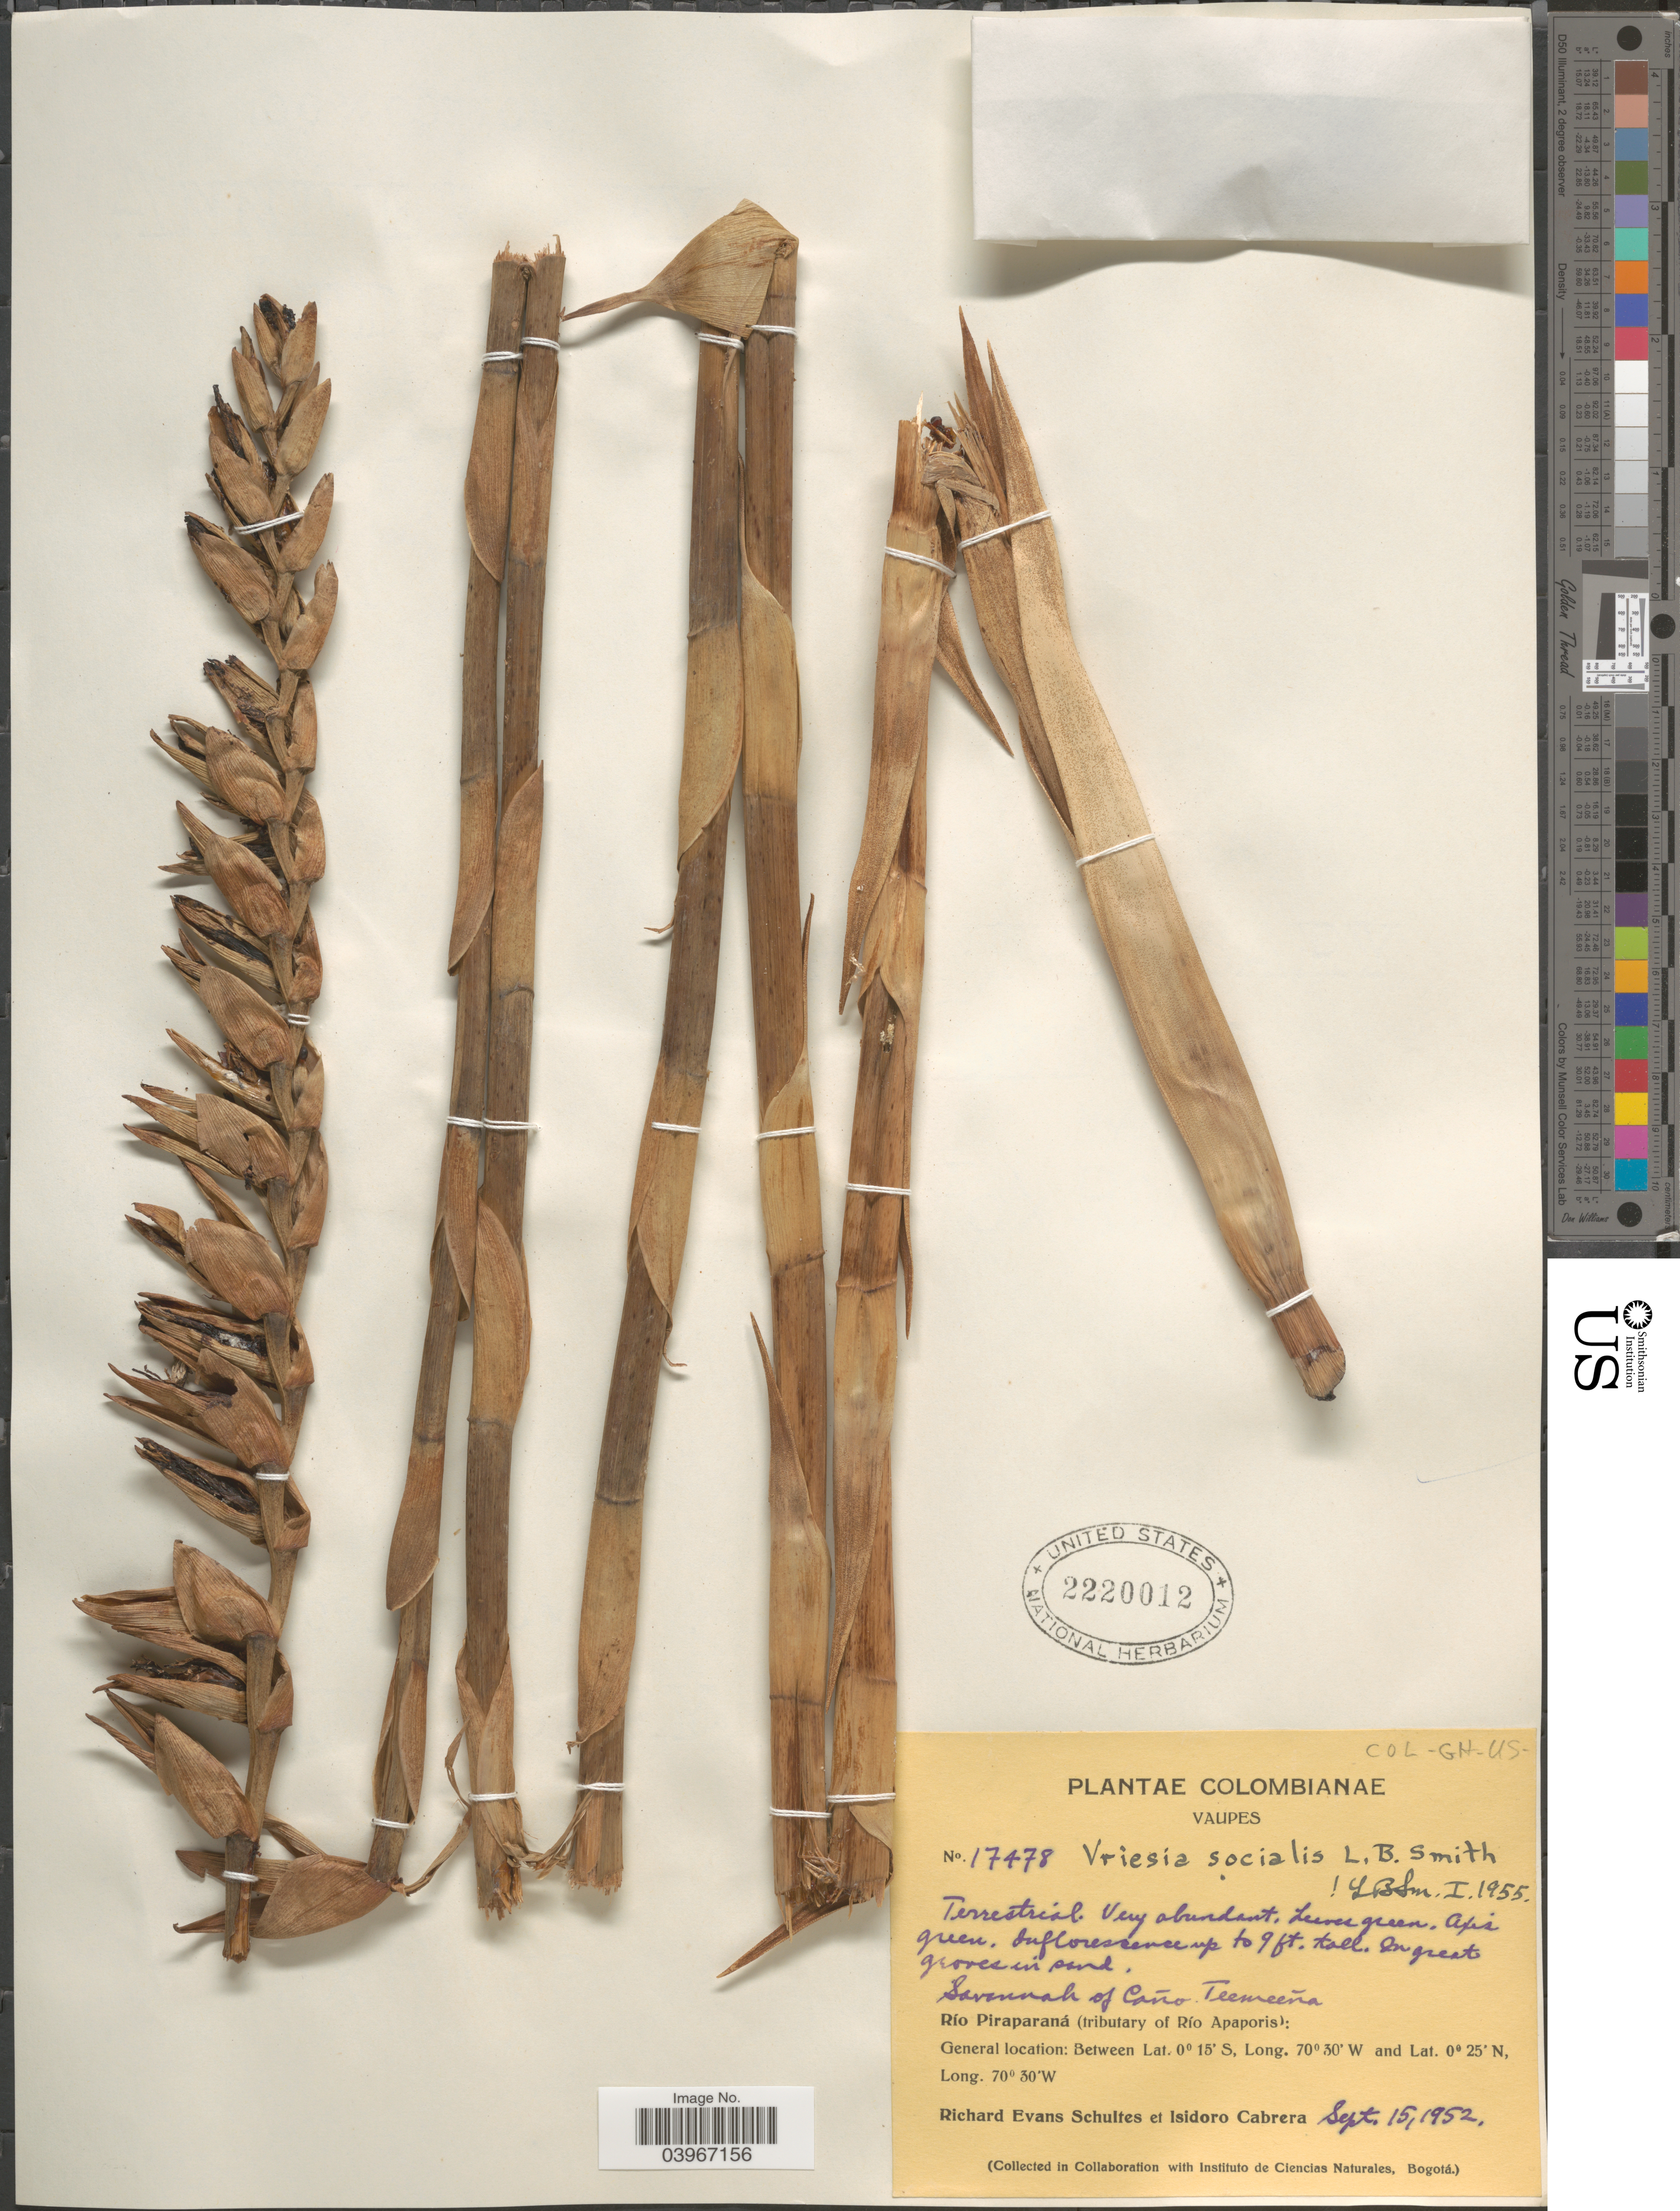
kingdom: Plantae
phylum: Tracheophyta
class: Liliopsida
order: Poales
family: Bromeliaceae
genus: Vriesea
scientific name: Vriesea socialis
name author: L.B. Sm.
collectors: R. E. Schultes & I. Cabrera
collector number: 17478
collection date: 1952-09-15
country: Colombia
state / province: Vaupés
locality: Savannah of Caño Teemeeña. Río Piraparaná (tributary of Río Apaporis).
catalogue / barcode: US 2220012